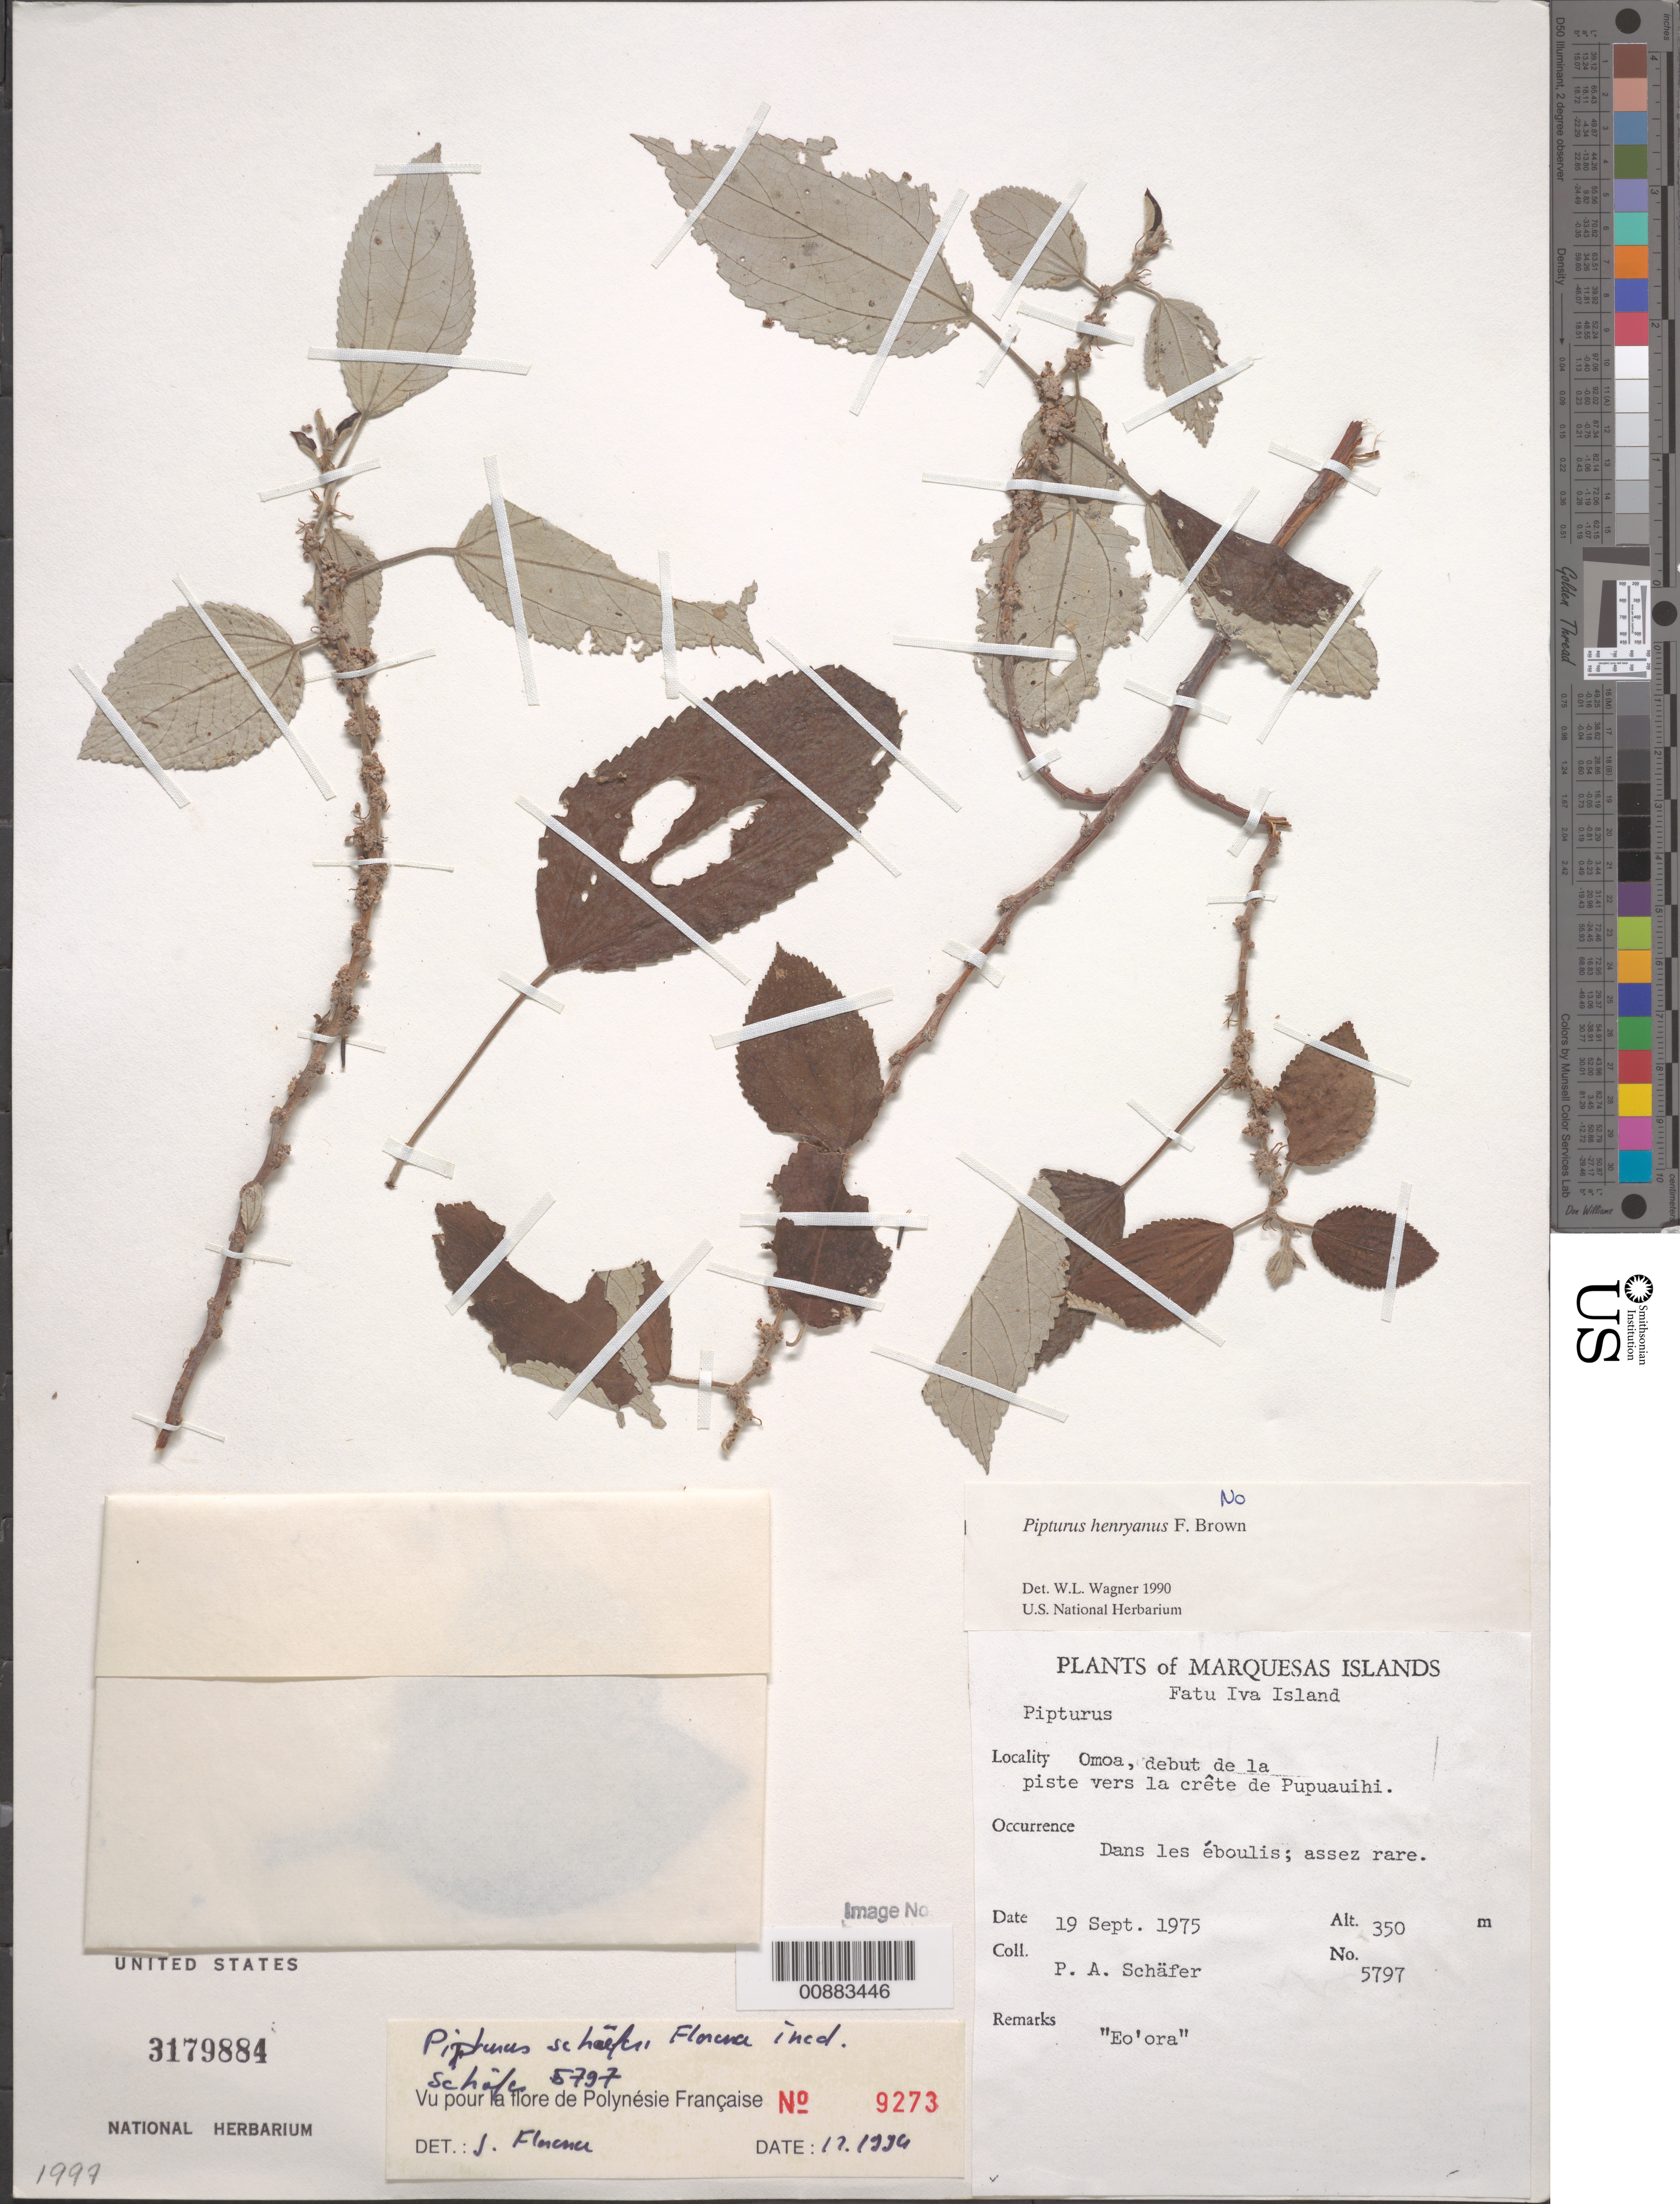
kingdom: Plantae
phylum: Tracheophyta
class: Magnoliopsida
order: Rosales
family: Urticaceae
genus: Pipturus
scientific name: Pipturus schaeferi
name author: J. Florence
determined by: Florence, J.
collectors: P. A. Schäfer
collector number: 5797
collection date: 1975-09-19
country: French Polynesia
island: Fatu Hiva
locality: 'Omo'a, début de la piste vers la crête de Pupuauihi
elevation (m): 350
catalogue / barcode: US 3179884